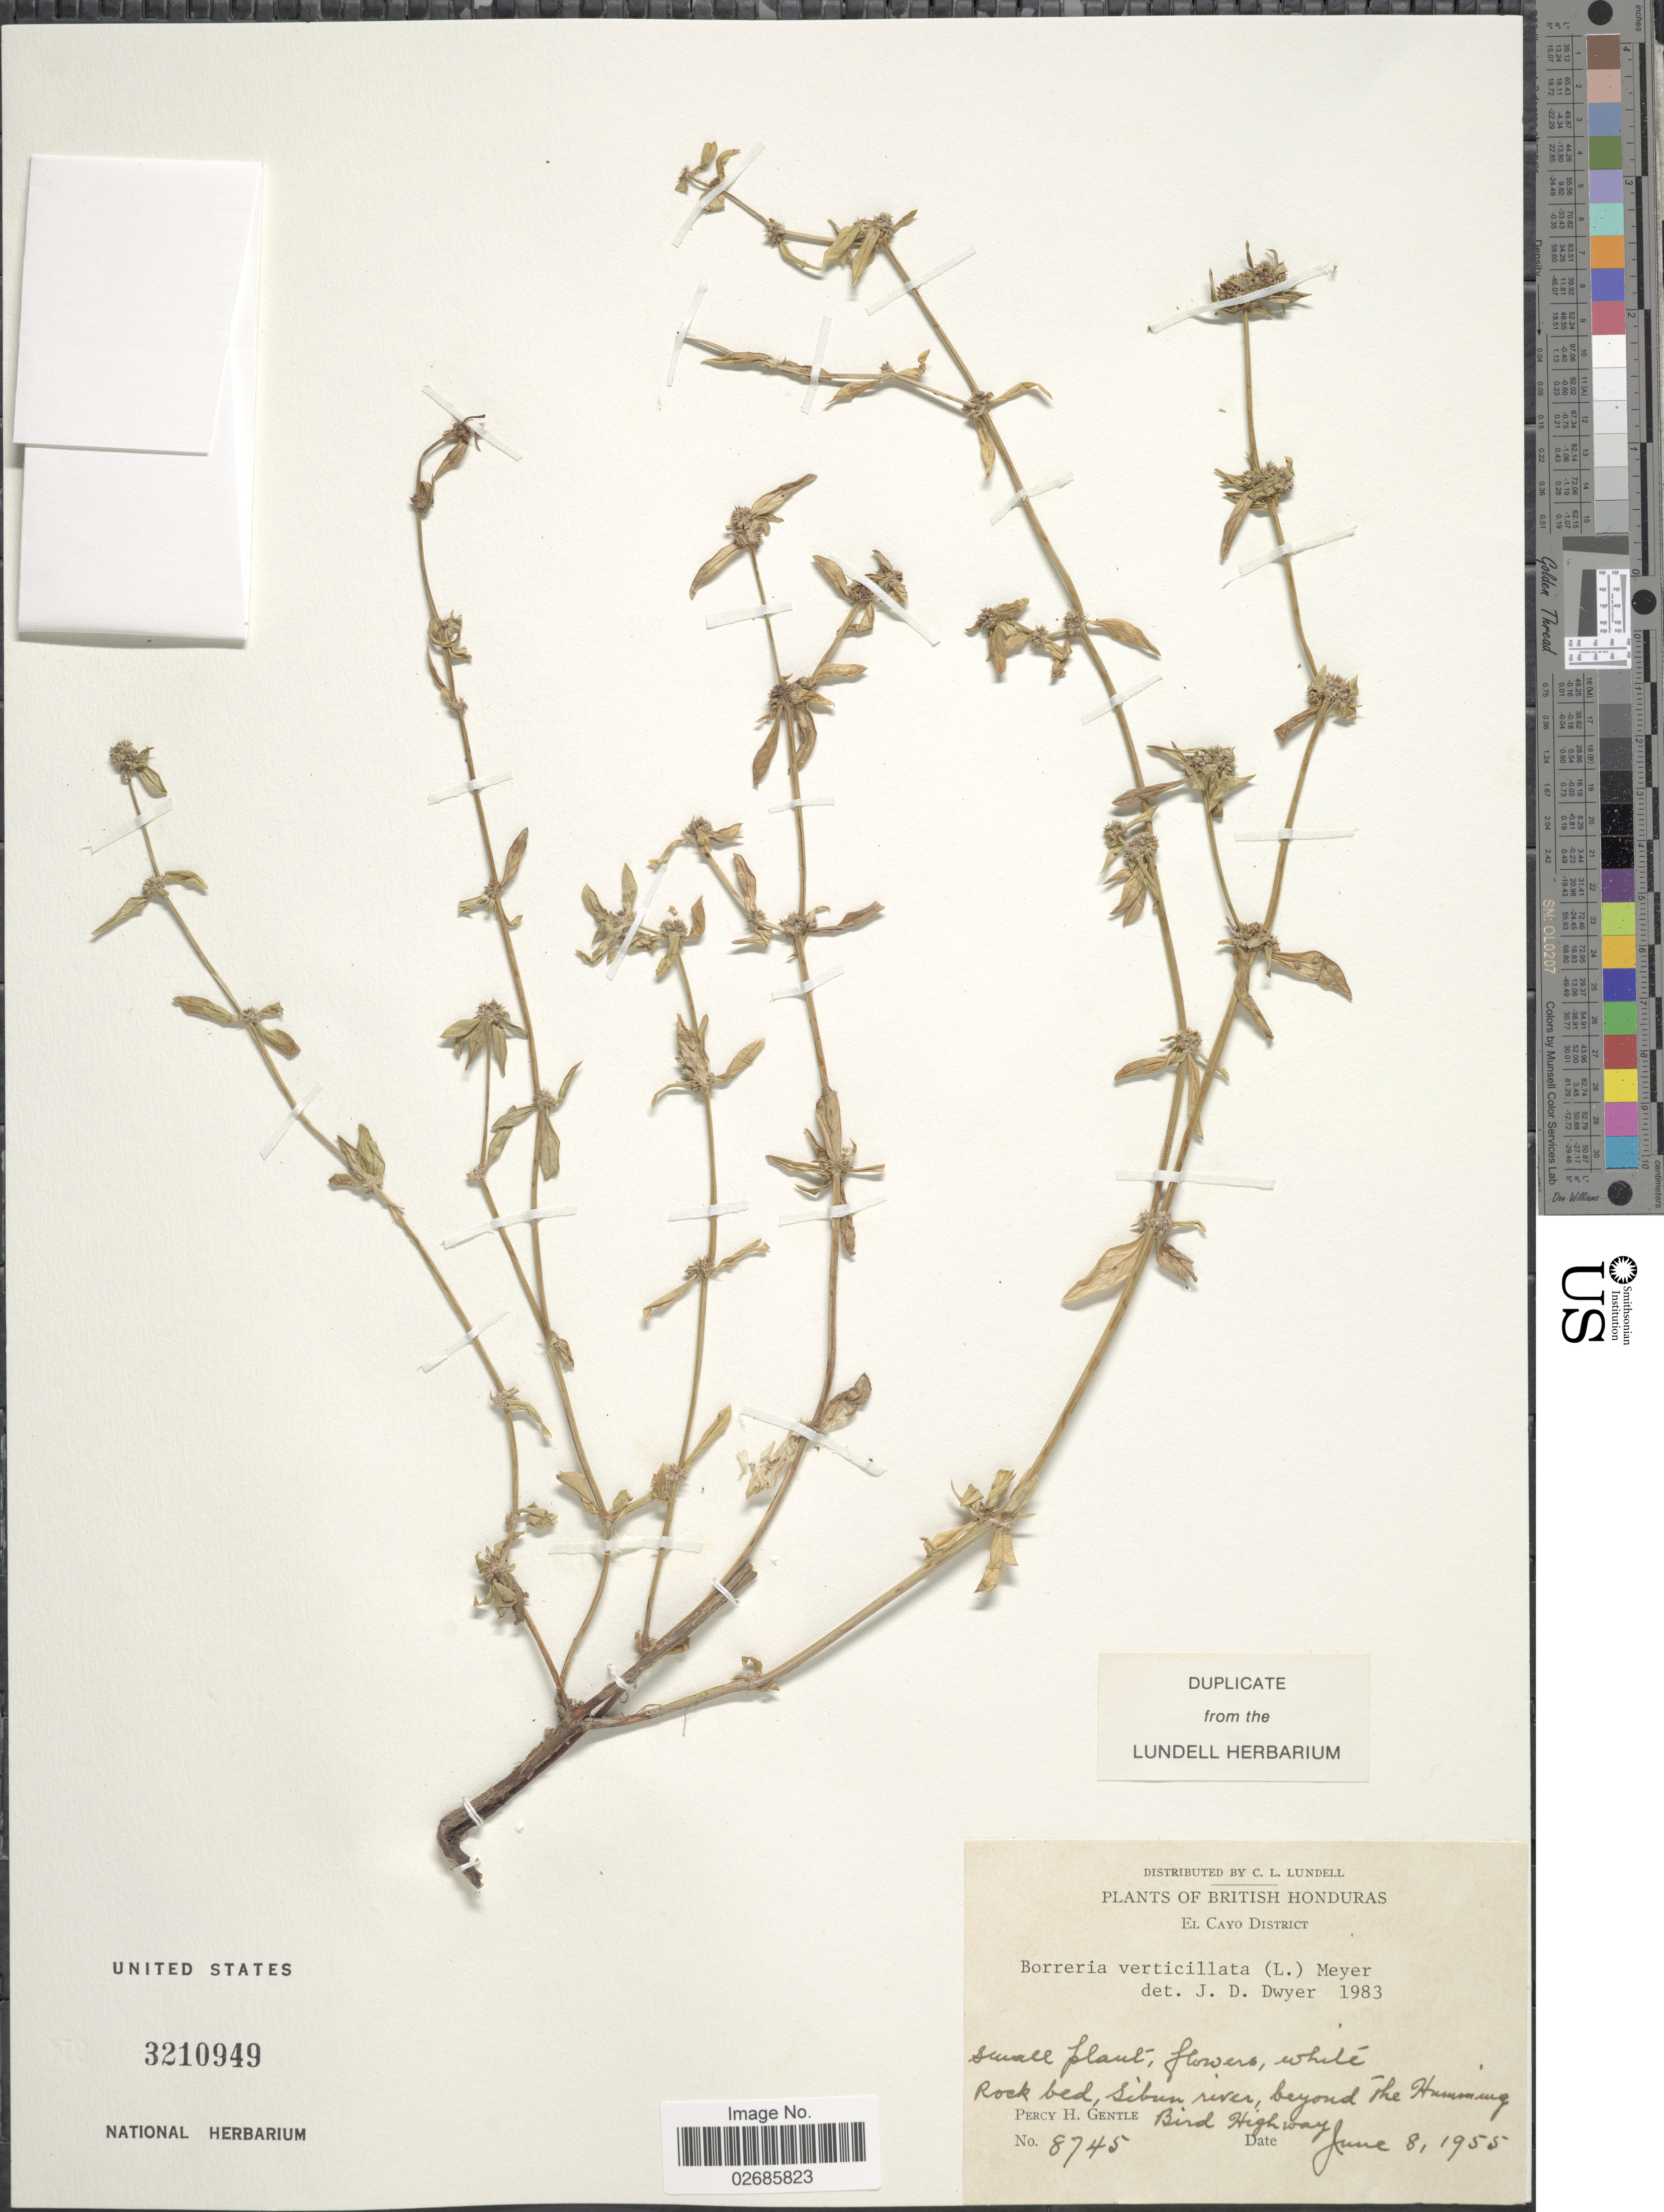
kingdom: Plantae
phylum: Tracheophyta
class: Magnoliopsida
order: Gentianales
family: Rubiaceae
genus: Borreria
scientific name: Borreria verticillata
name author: (L.) G. Mey.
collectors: P. H. Gentle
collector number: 8745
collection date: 1955-06-08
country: Belize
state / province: Cayo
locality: British Honduras. El Cayo District. Sibun river, beyond the Humming Bird Highway.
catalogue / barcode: US 3210949